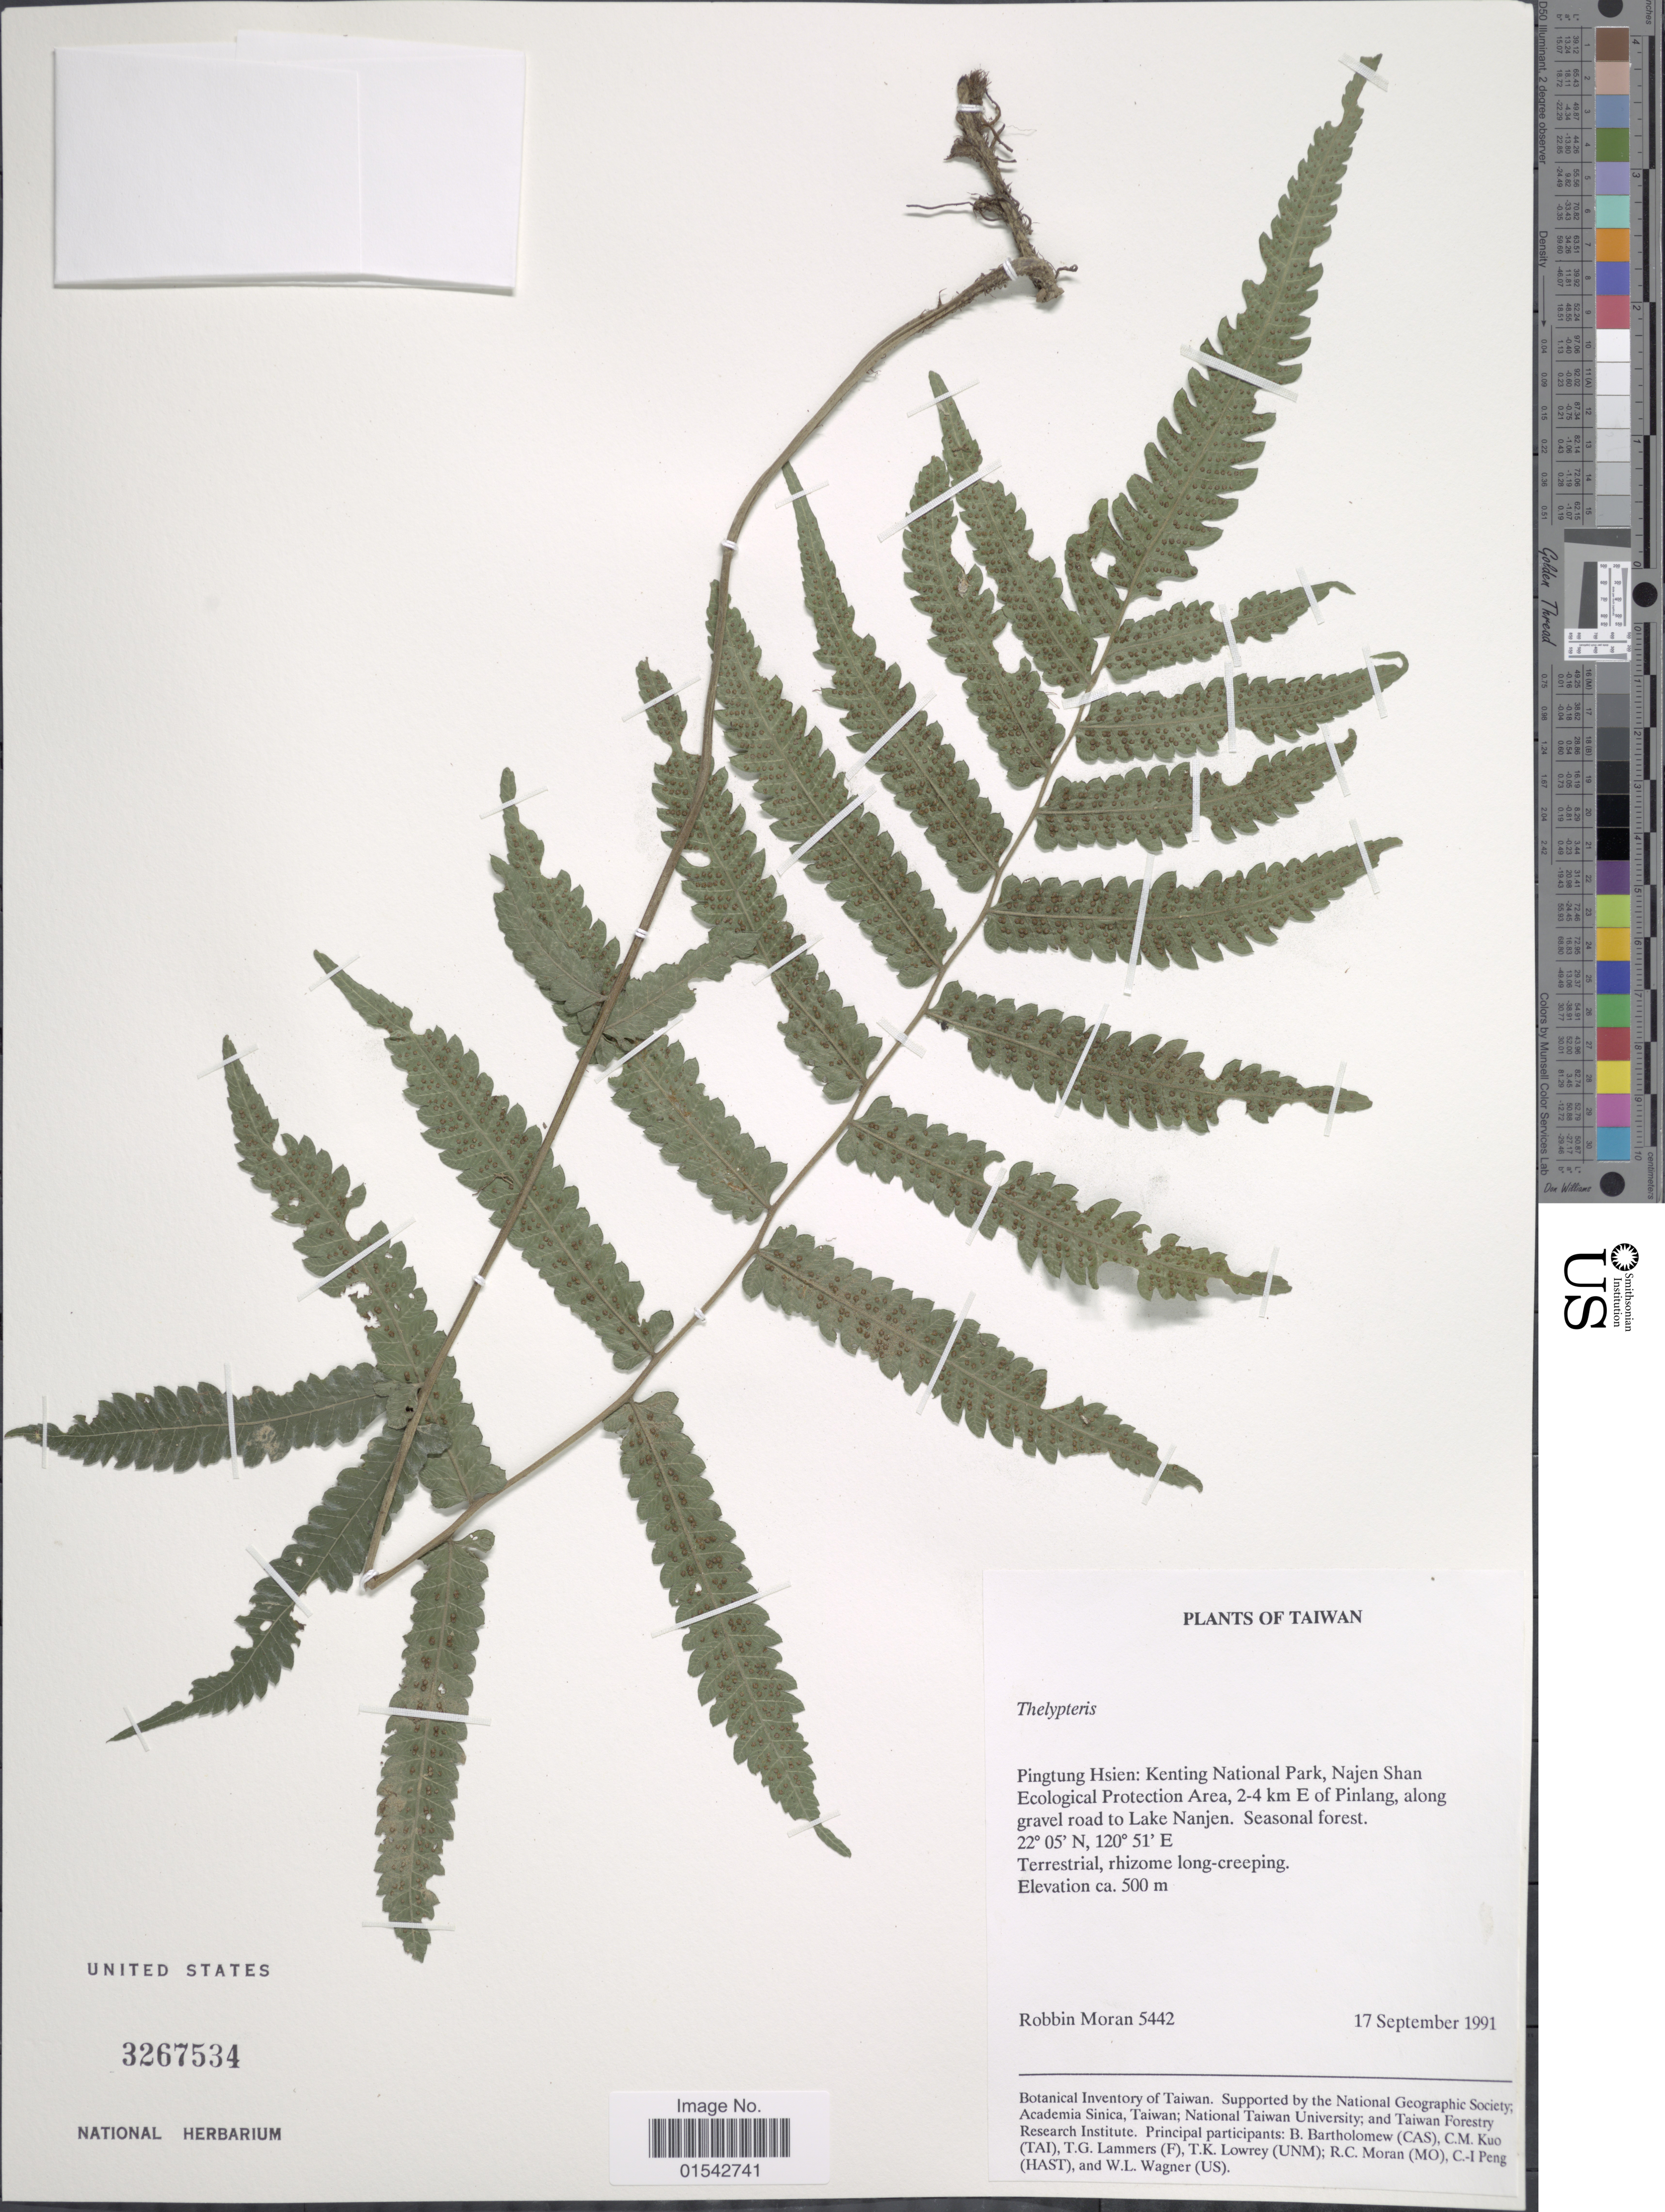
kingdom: Plantae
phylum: Tracheophyta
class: Polypodiopsida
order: Polypodiales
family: Thelypteridaceae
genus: Cyclosorus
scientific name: Cyclosorus sp.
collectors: R. C. Moran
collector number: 5442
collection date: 1991-09-17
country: Taiwan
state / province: Pingtung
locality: Pingtung Hsien: Kenting National Park, Najen Shan Ecological Protection Area, 2-4 km E of Pinlang, along gravel road to Lake Nanjen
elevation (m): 500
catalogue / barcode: US 3267534